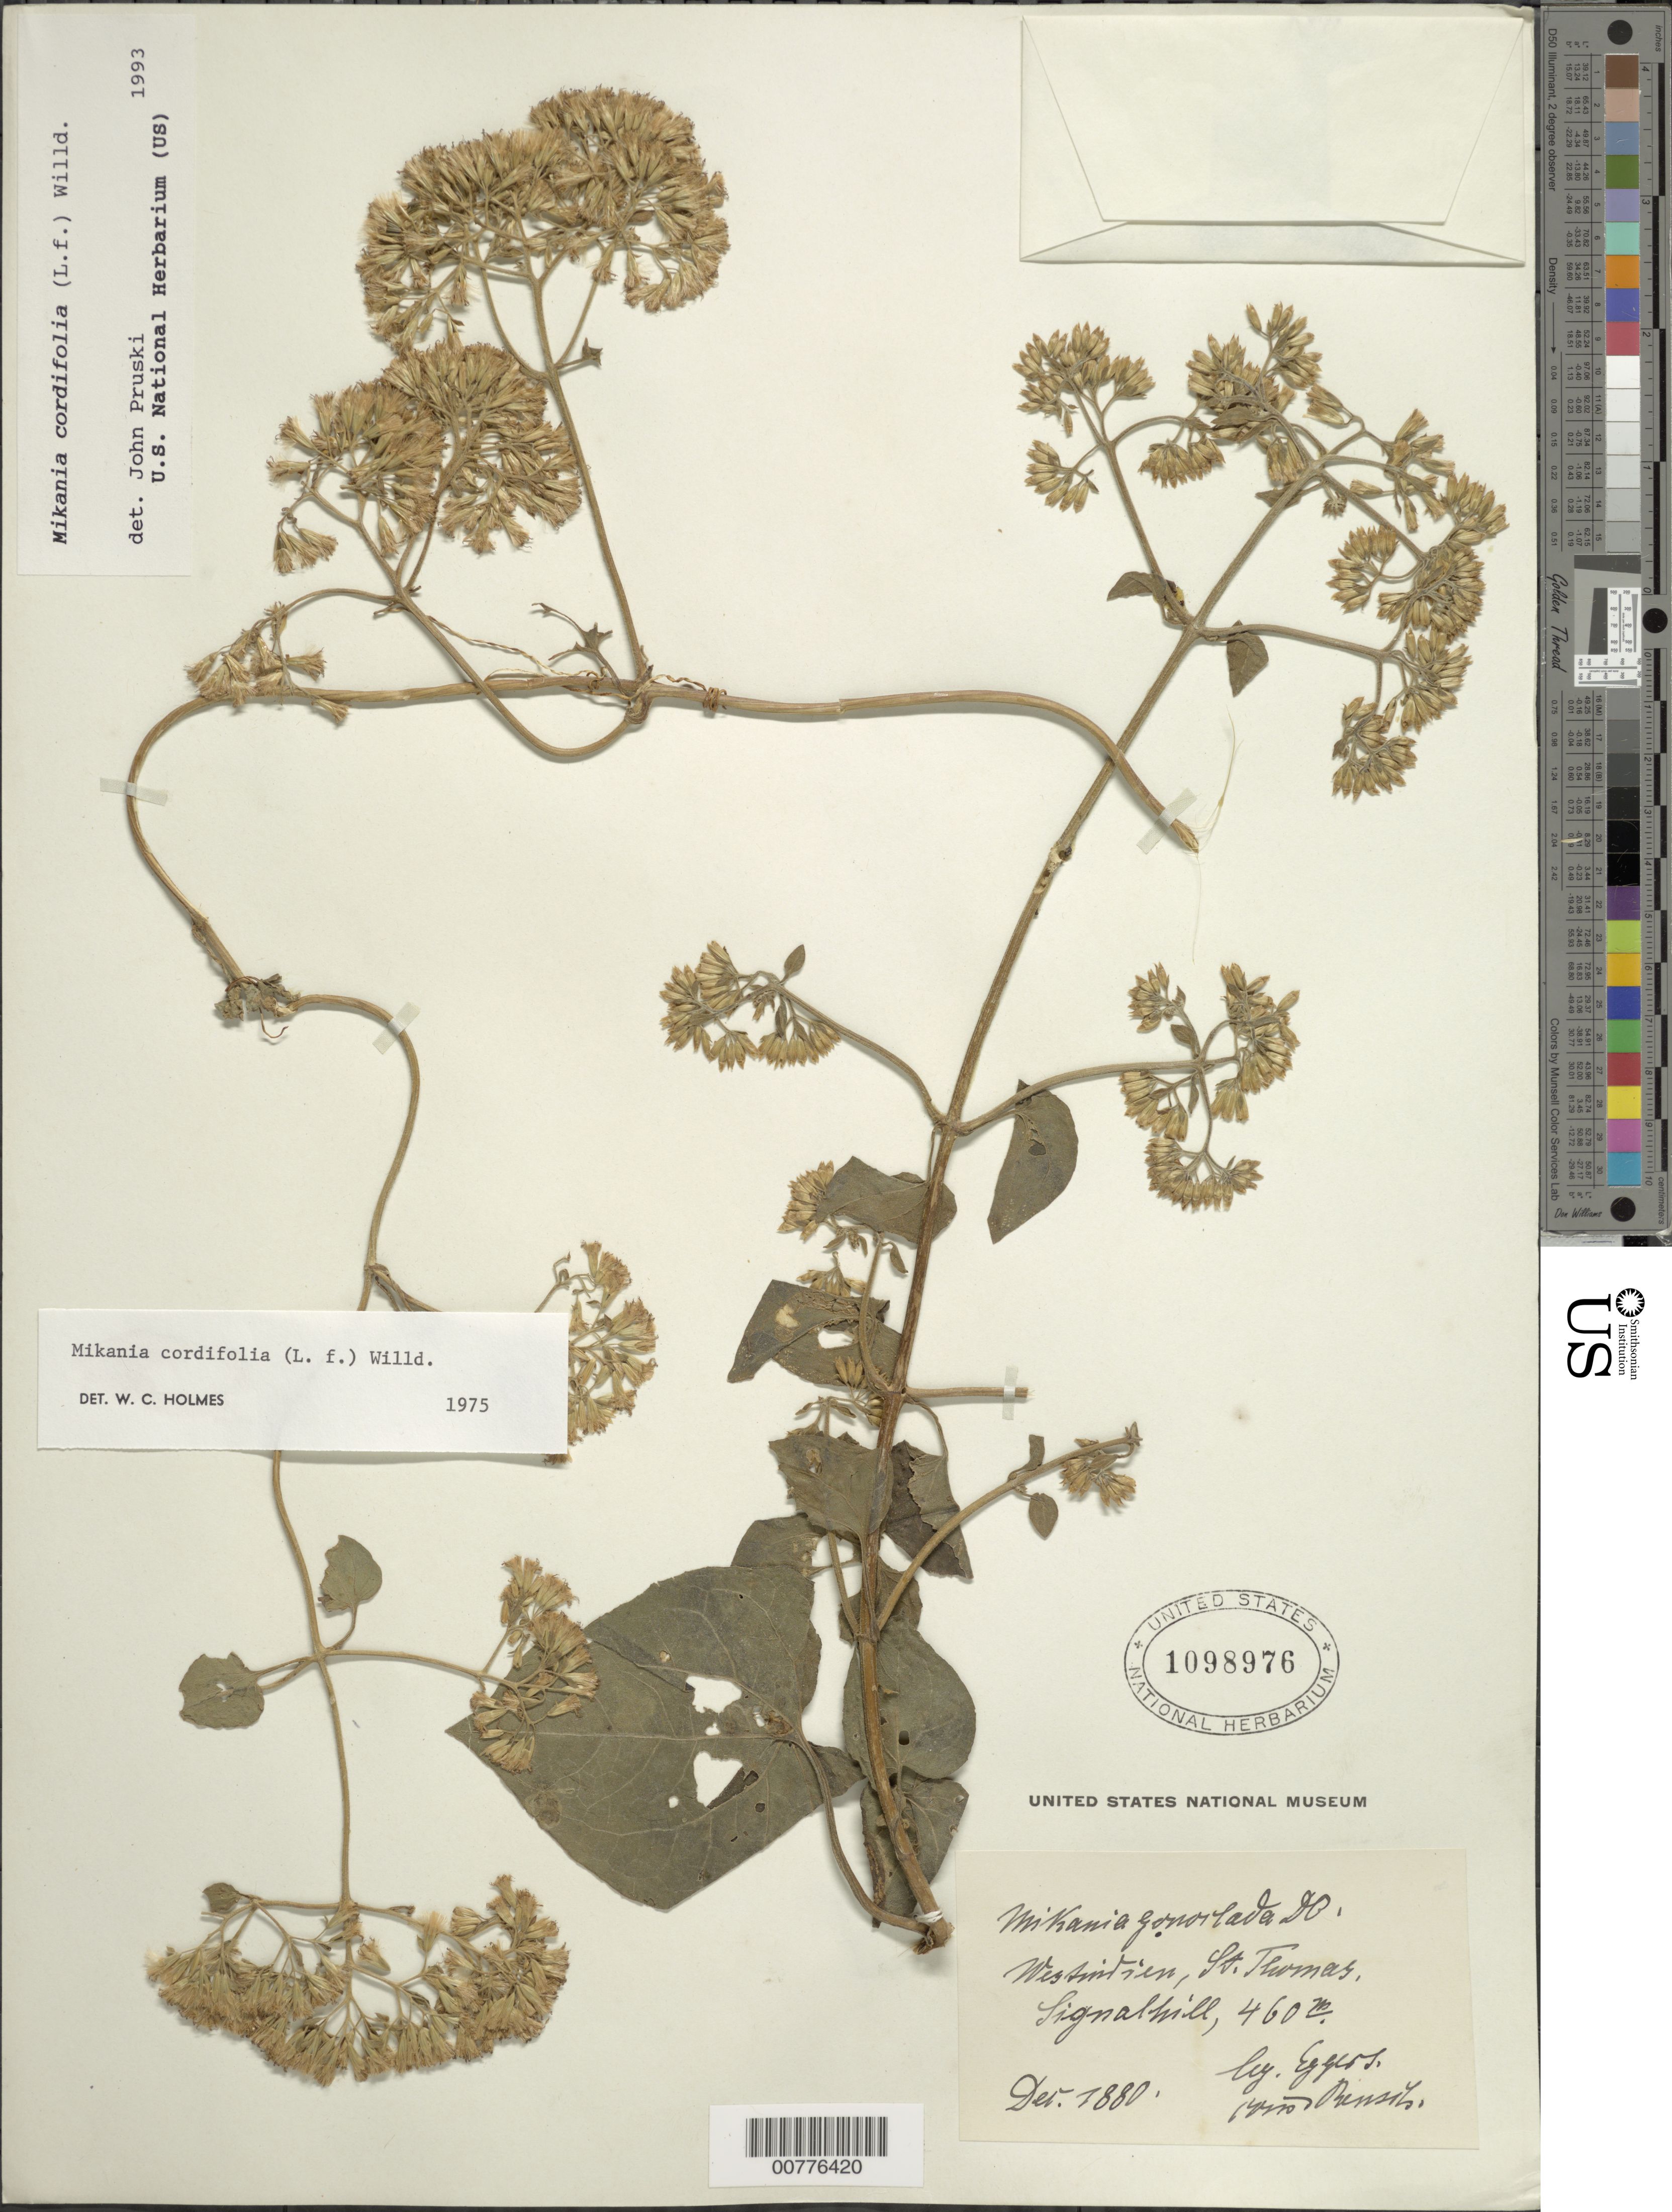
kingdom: Plantae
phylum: Tracheophyta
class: Magnoliopsida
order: Asterales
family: Asteraceae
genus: Mikania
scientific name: Mikania cordifolia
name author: Kunth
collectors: H. F. A. von Eggers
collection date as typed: Dec 1880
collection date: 1880-12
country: U.S. Virgin Islands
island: St. Thomas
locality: Wessintien [sic], Signalhill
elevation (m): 460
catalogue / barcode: US 1098976